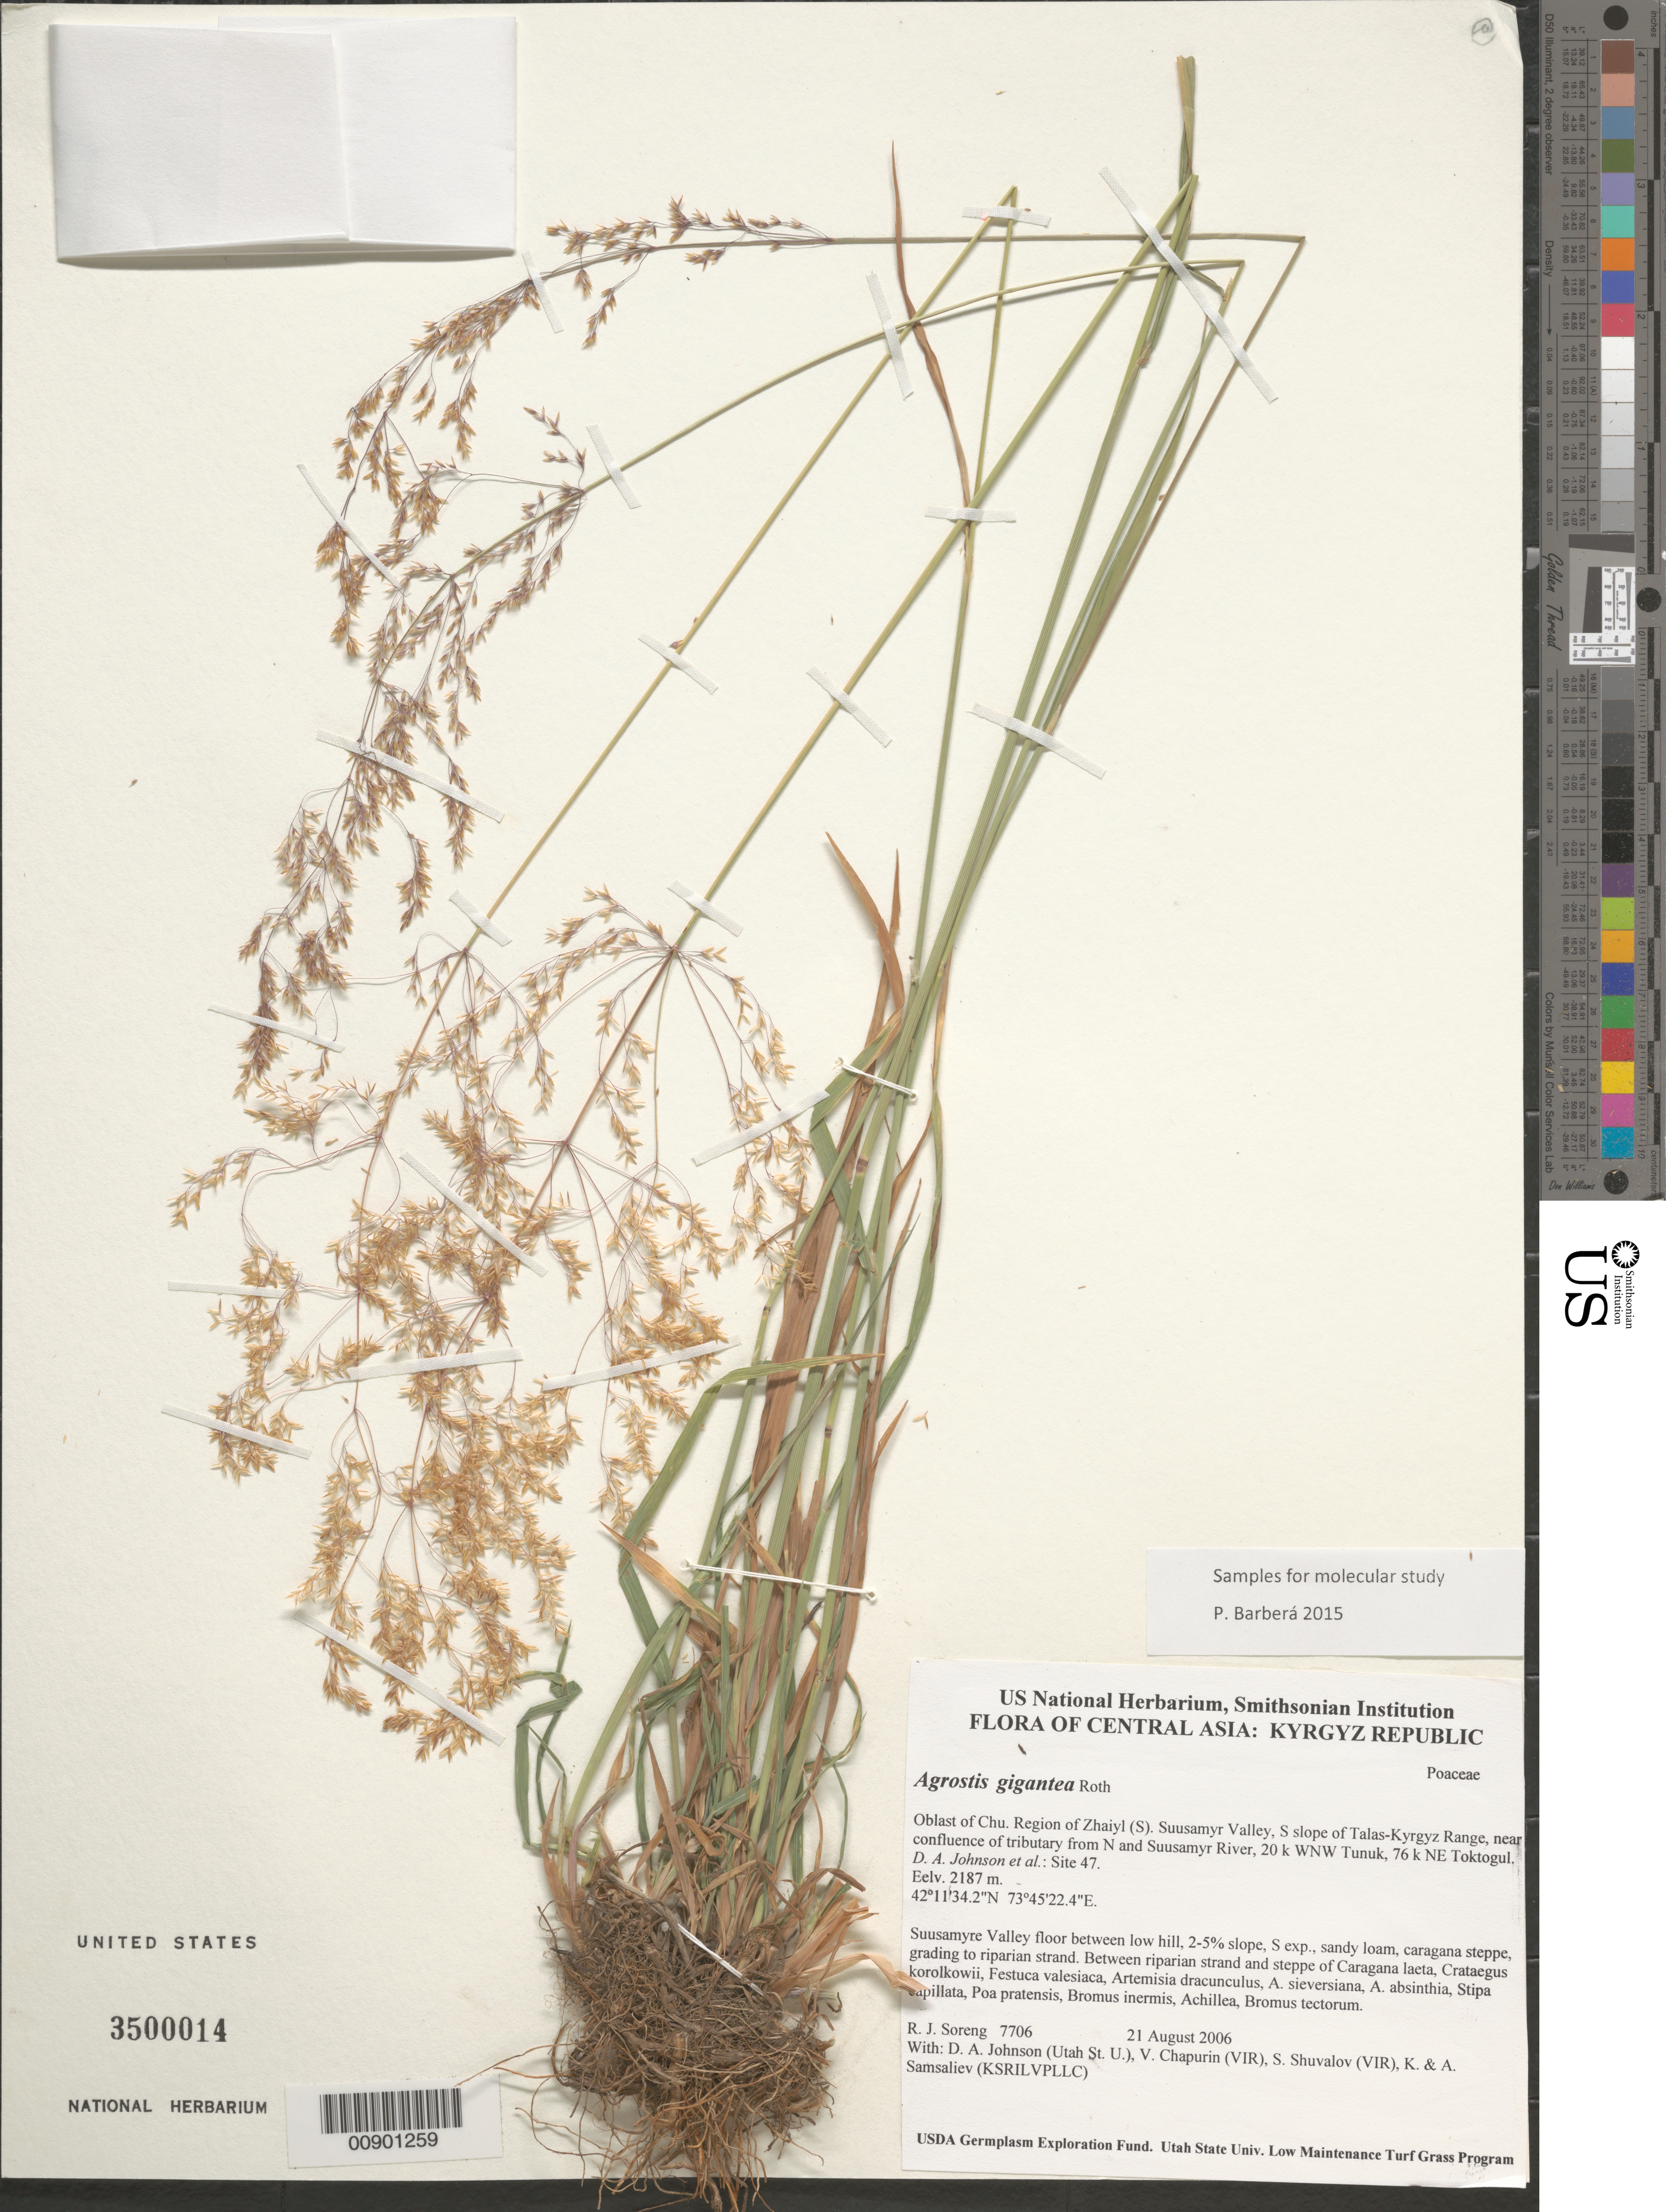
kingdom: Plantae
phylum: Tracheophyta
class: Liliopsida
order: Poales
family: Poaceae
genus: Agrostis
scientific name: Agrostis gigantea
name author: Roth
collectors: R. J. Soreng, D. Johnson, S. Shuvalov, V. Chapurin, K. Samsaliev & A. Samsaliev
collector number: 7706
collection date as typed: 21 Aug 2006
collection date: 2006-08-21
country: Kyrgyzstan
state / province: Chu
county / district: Zhaiyl (S)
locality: Suusamyr Valley, S slope of Talas-Kyrgyz Range, near confluence of tributary from N and Suusamyr River, 20 km WNW Tunuk, 76 km NE Toktogul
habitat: Suusamyre Valley floor between low hill, 2-5% slope, S exp., sandy loam, caragana steppe, grading to riparian strand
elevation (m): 2187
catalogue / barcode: US 3500014